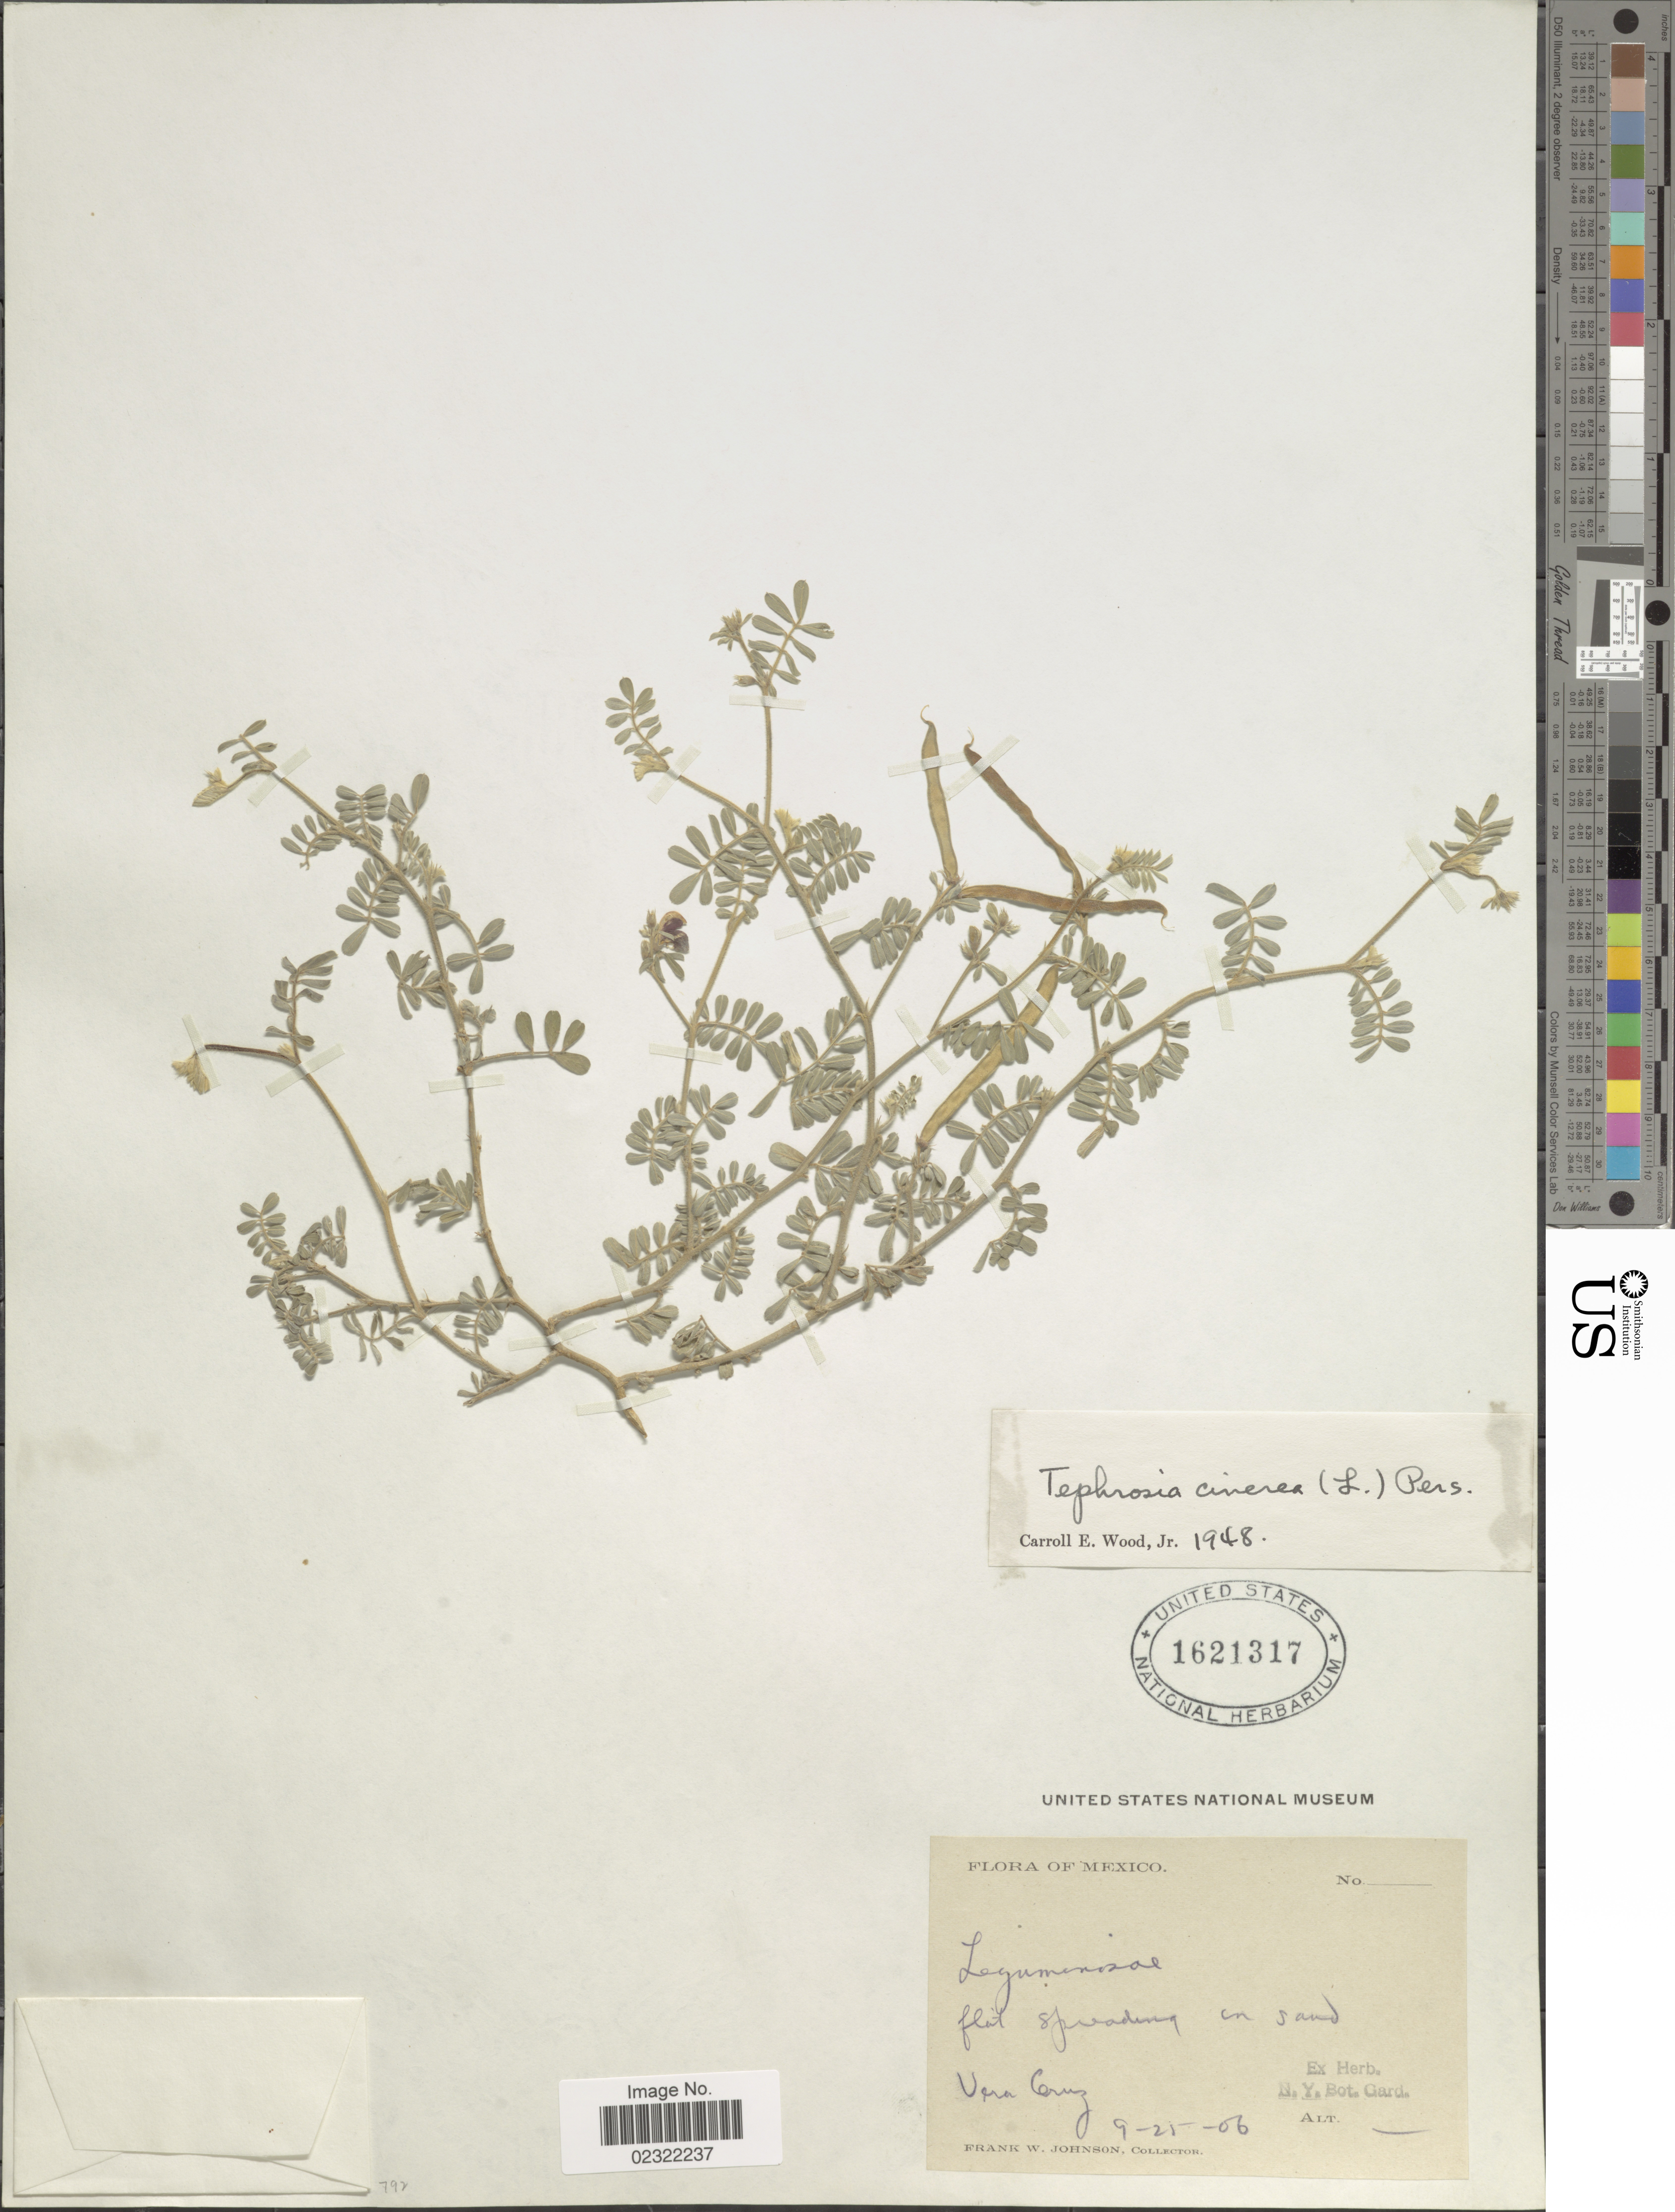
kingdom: Plantae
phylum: Tracheophyta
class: Magnoliopsida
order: Fabales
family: Fabaceae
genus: Tephrosia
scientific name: Tephrosia cinerea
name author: (L.) Pers.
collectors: F. W. Johnson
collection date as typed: Transcribed d/m/y: 25/9/6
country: Mexico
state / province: Veracruz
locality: Vera Cruz. Mexico.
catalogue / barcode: US 1621317